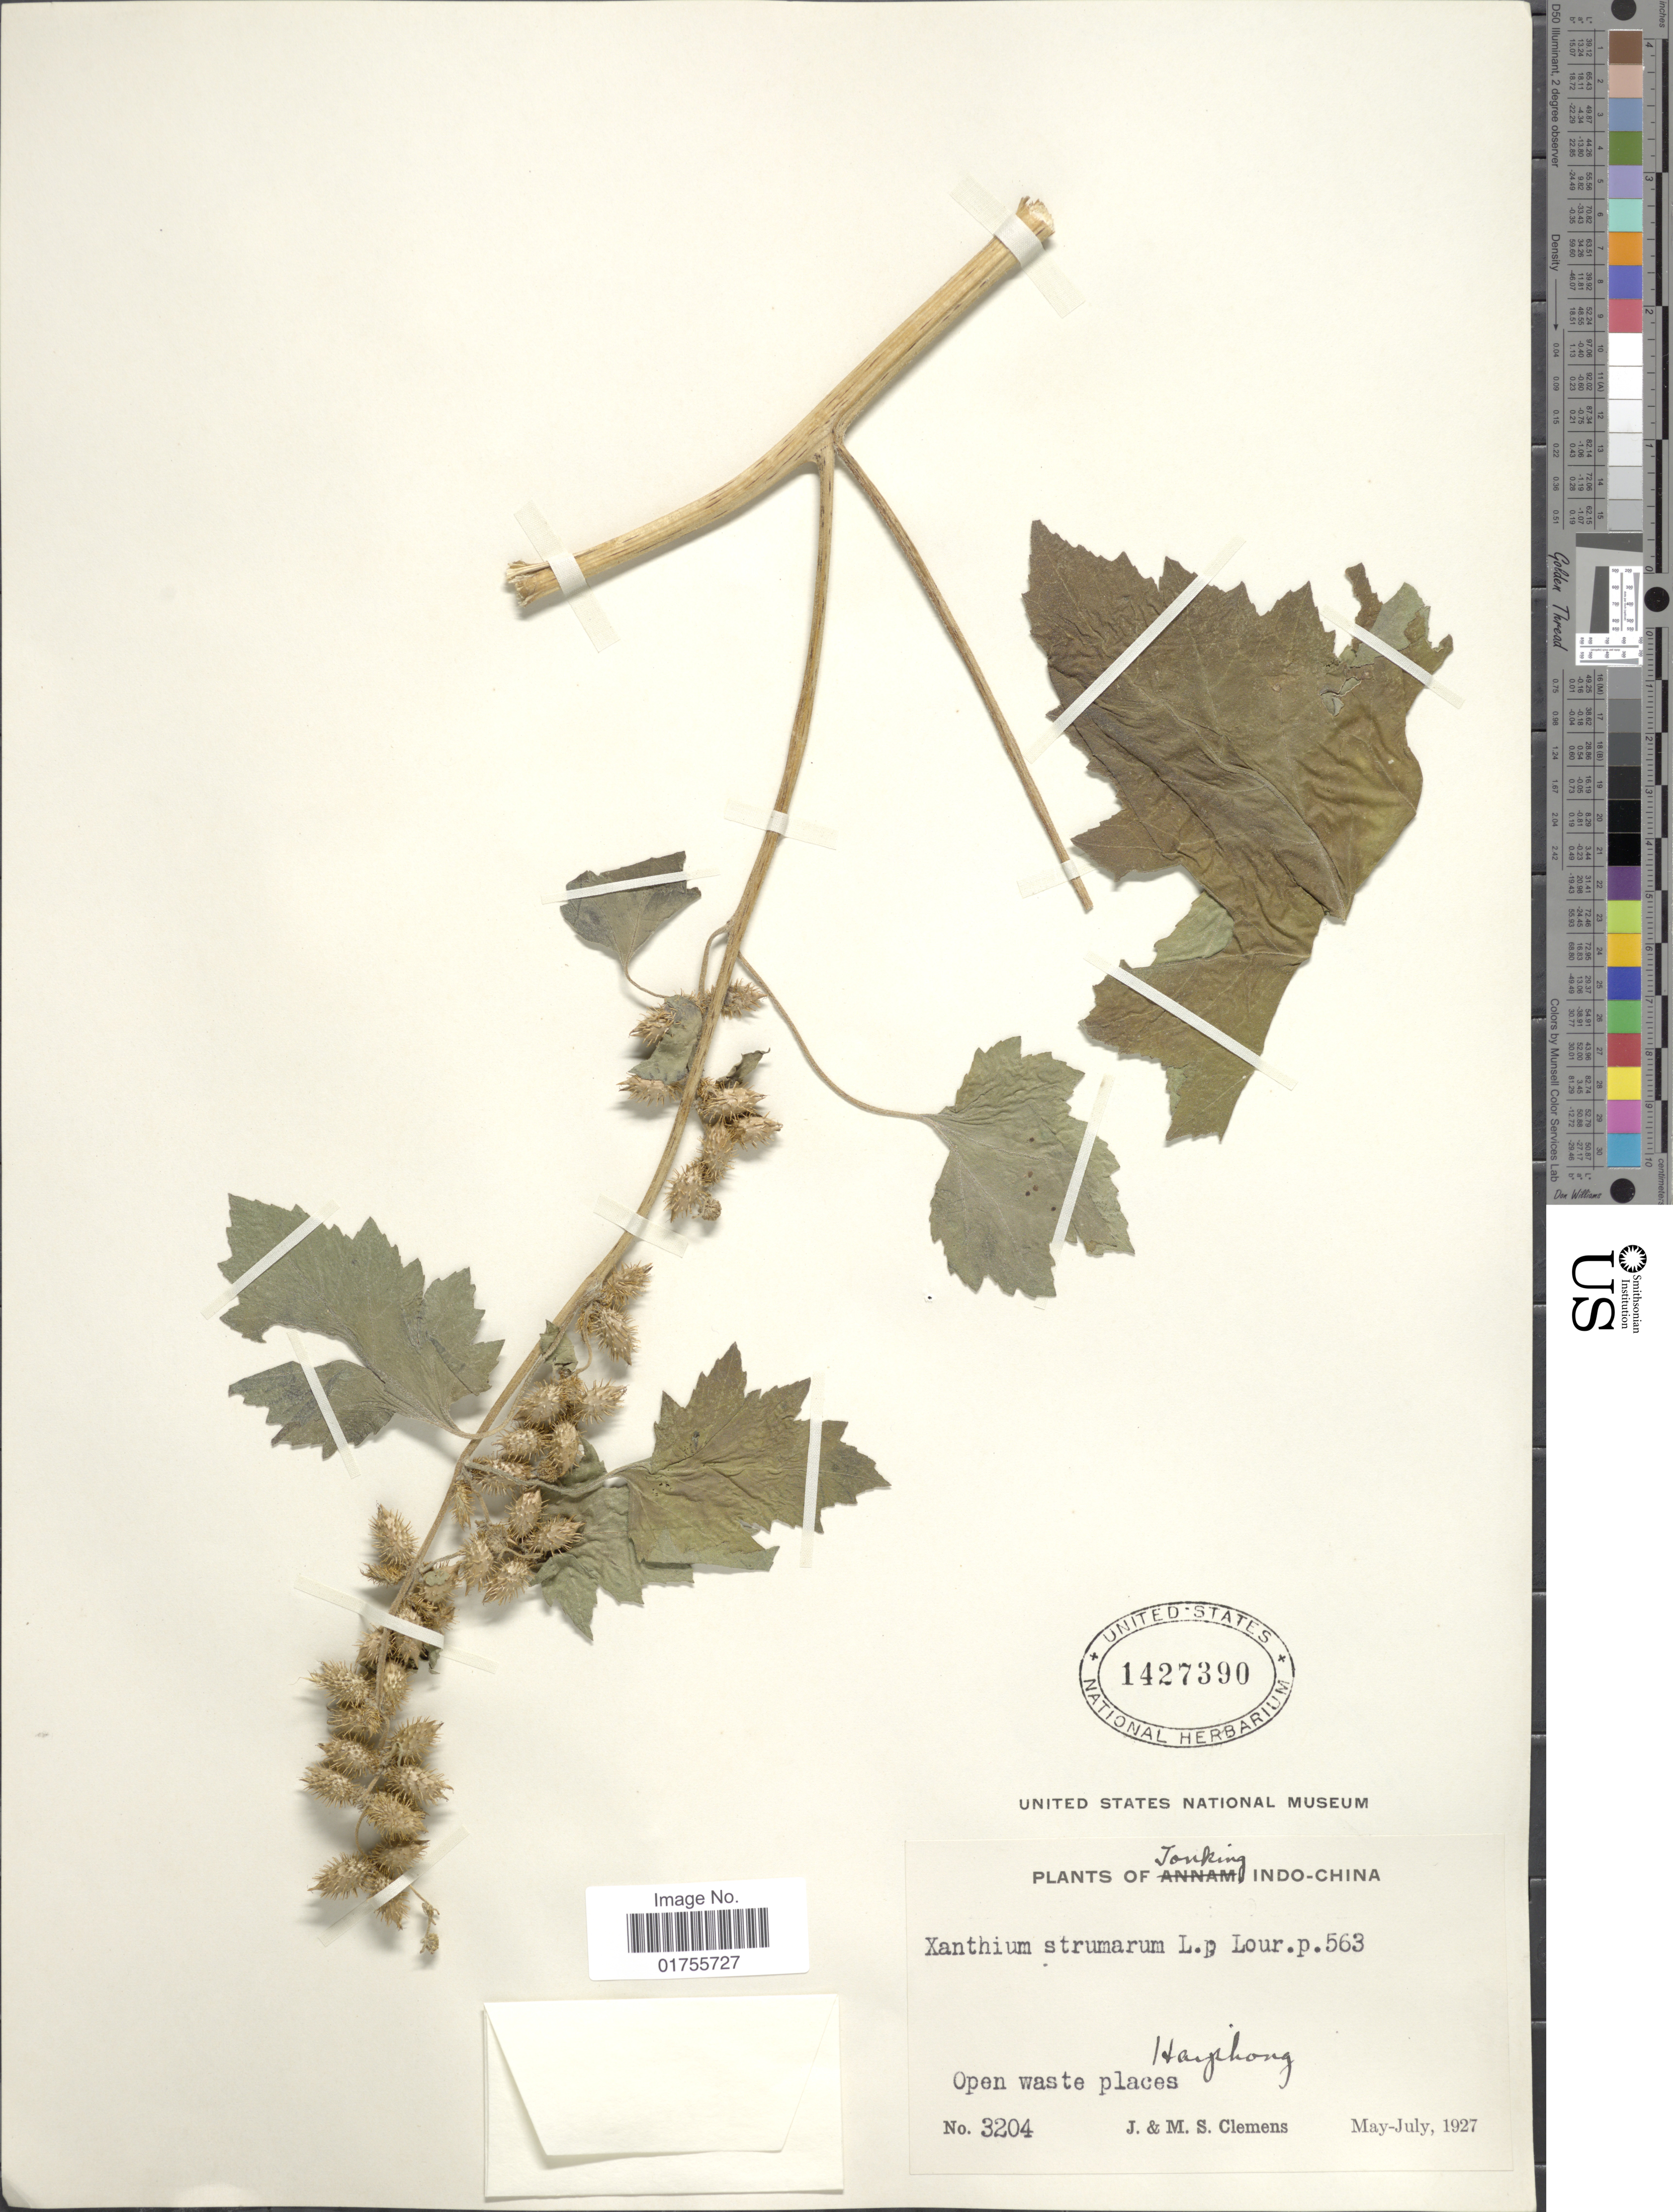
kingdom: Plantae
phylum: Tracheophyta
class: Magnoliopsida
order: Asterales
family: Asteraceae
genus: Xanthium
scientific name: Xanthium strumarium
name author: L.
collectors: J. Clemens & M. S. Clemens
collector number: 3204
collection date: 1927-05/1927-07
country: Vietnam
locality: Tonking Indo-China, Open waste places Hai [illegible text]kong [interpreted]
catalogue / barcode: US 1427390